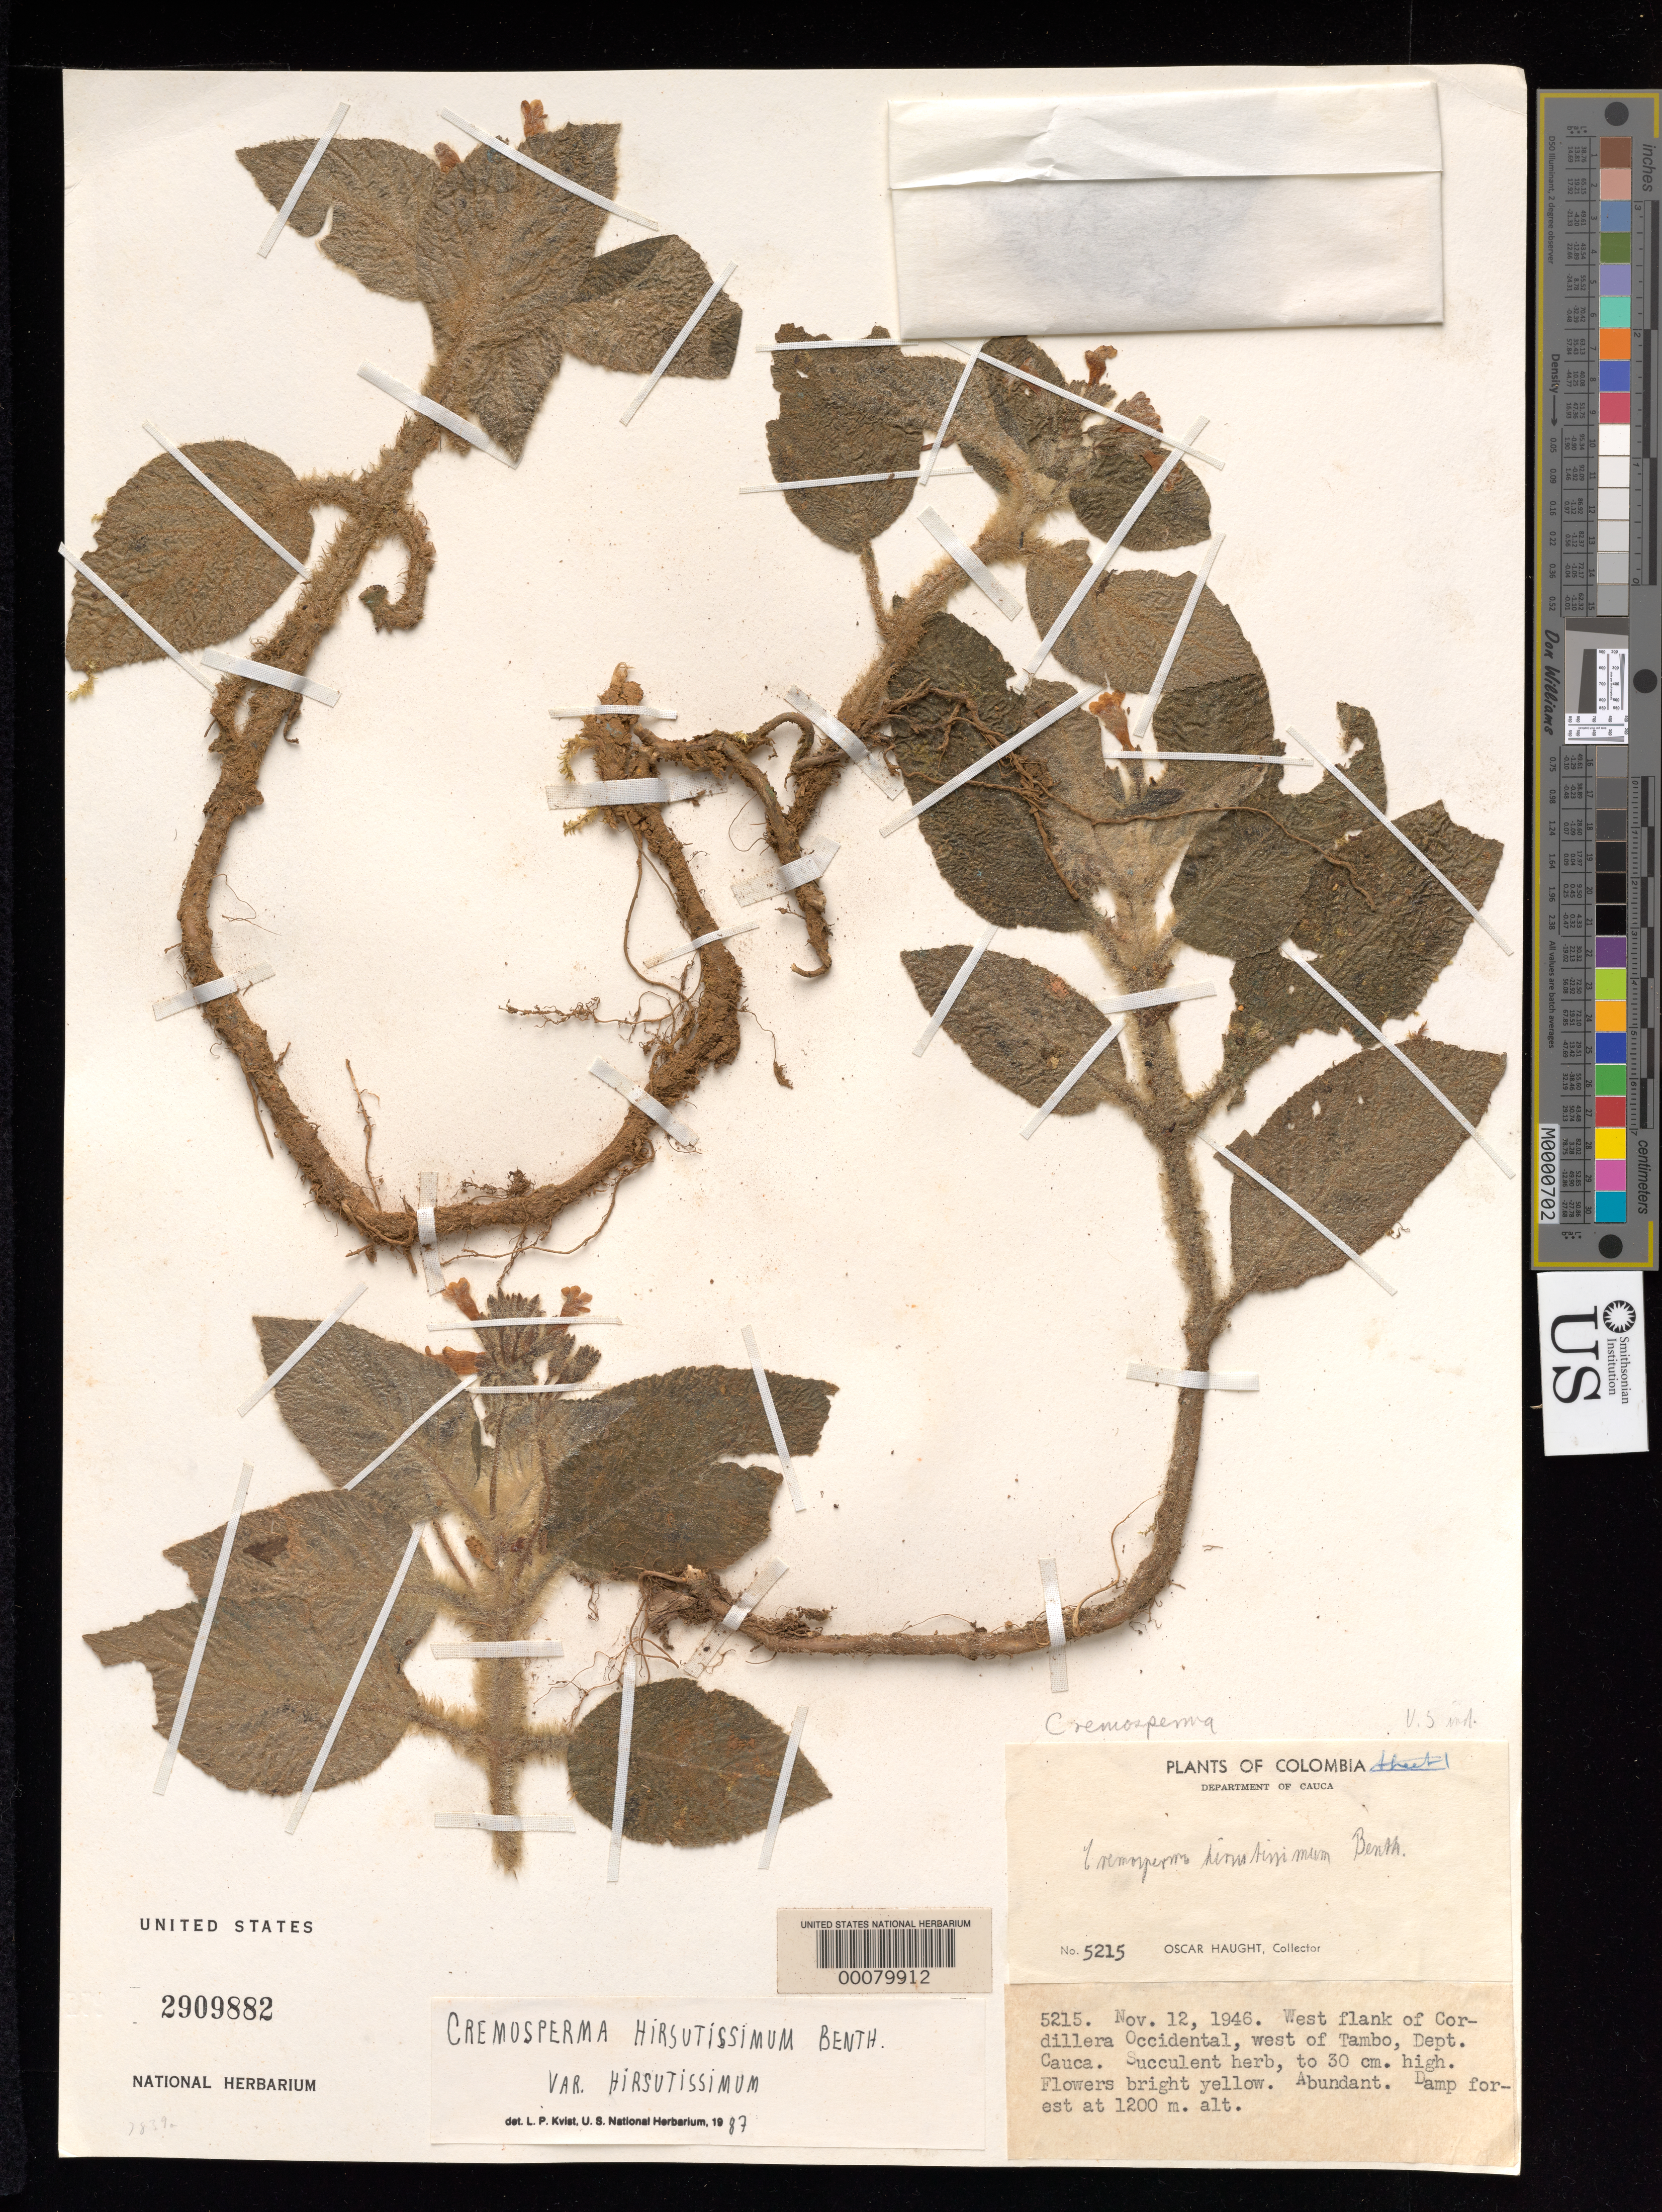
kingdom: Plantae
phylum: Tracheophyta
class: Magnoliopsida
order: Lamiales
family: Gesneriaceae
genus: Cremosperma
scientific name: Cremosperma hirsutissimum var. hirsutissimum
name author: Benth.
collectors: O. L. Haught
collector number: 5215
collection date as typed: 12 Nov 1946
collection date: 1946-11-12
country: Colombia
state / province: Cauca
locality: West flank of Cordillera Occidental, W of Tambo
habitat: Damp forest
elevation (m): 1200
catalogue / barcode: US 2909882